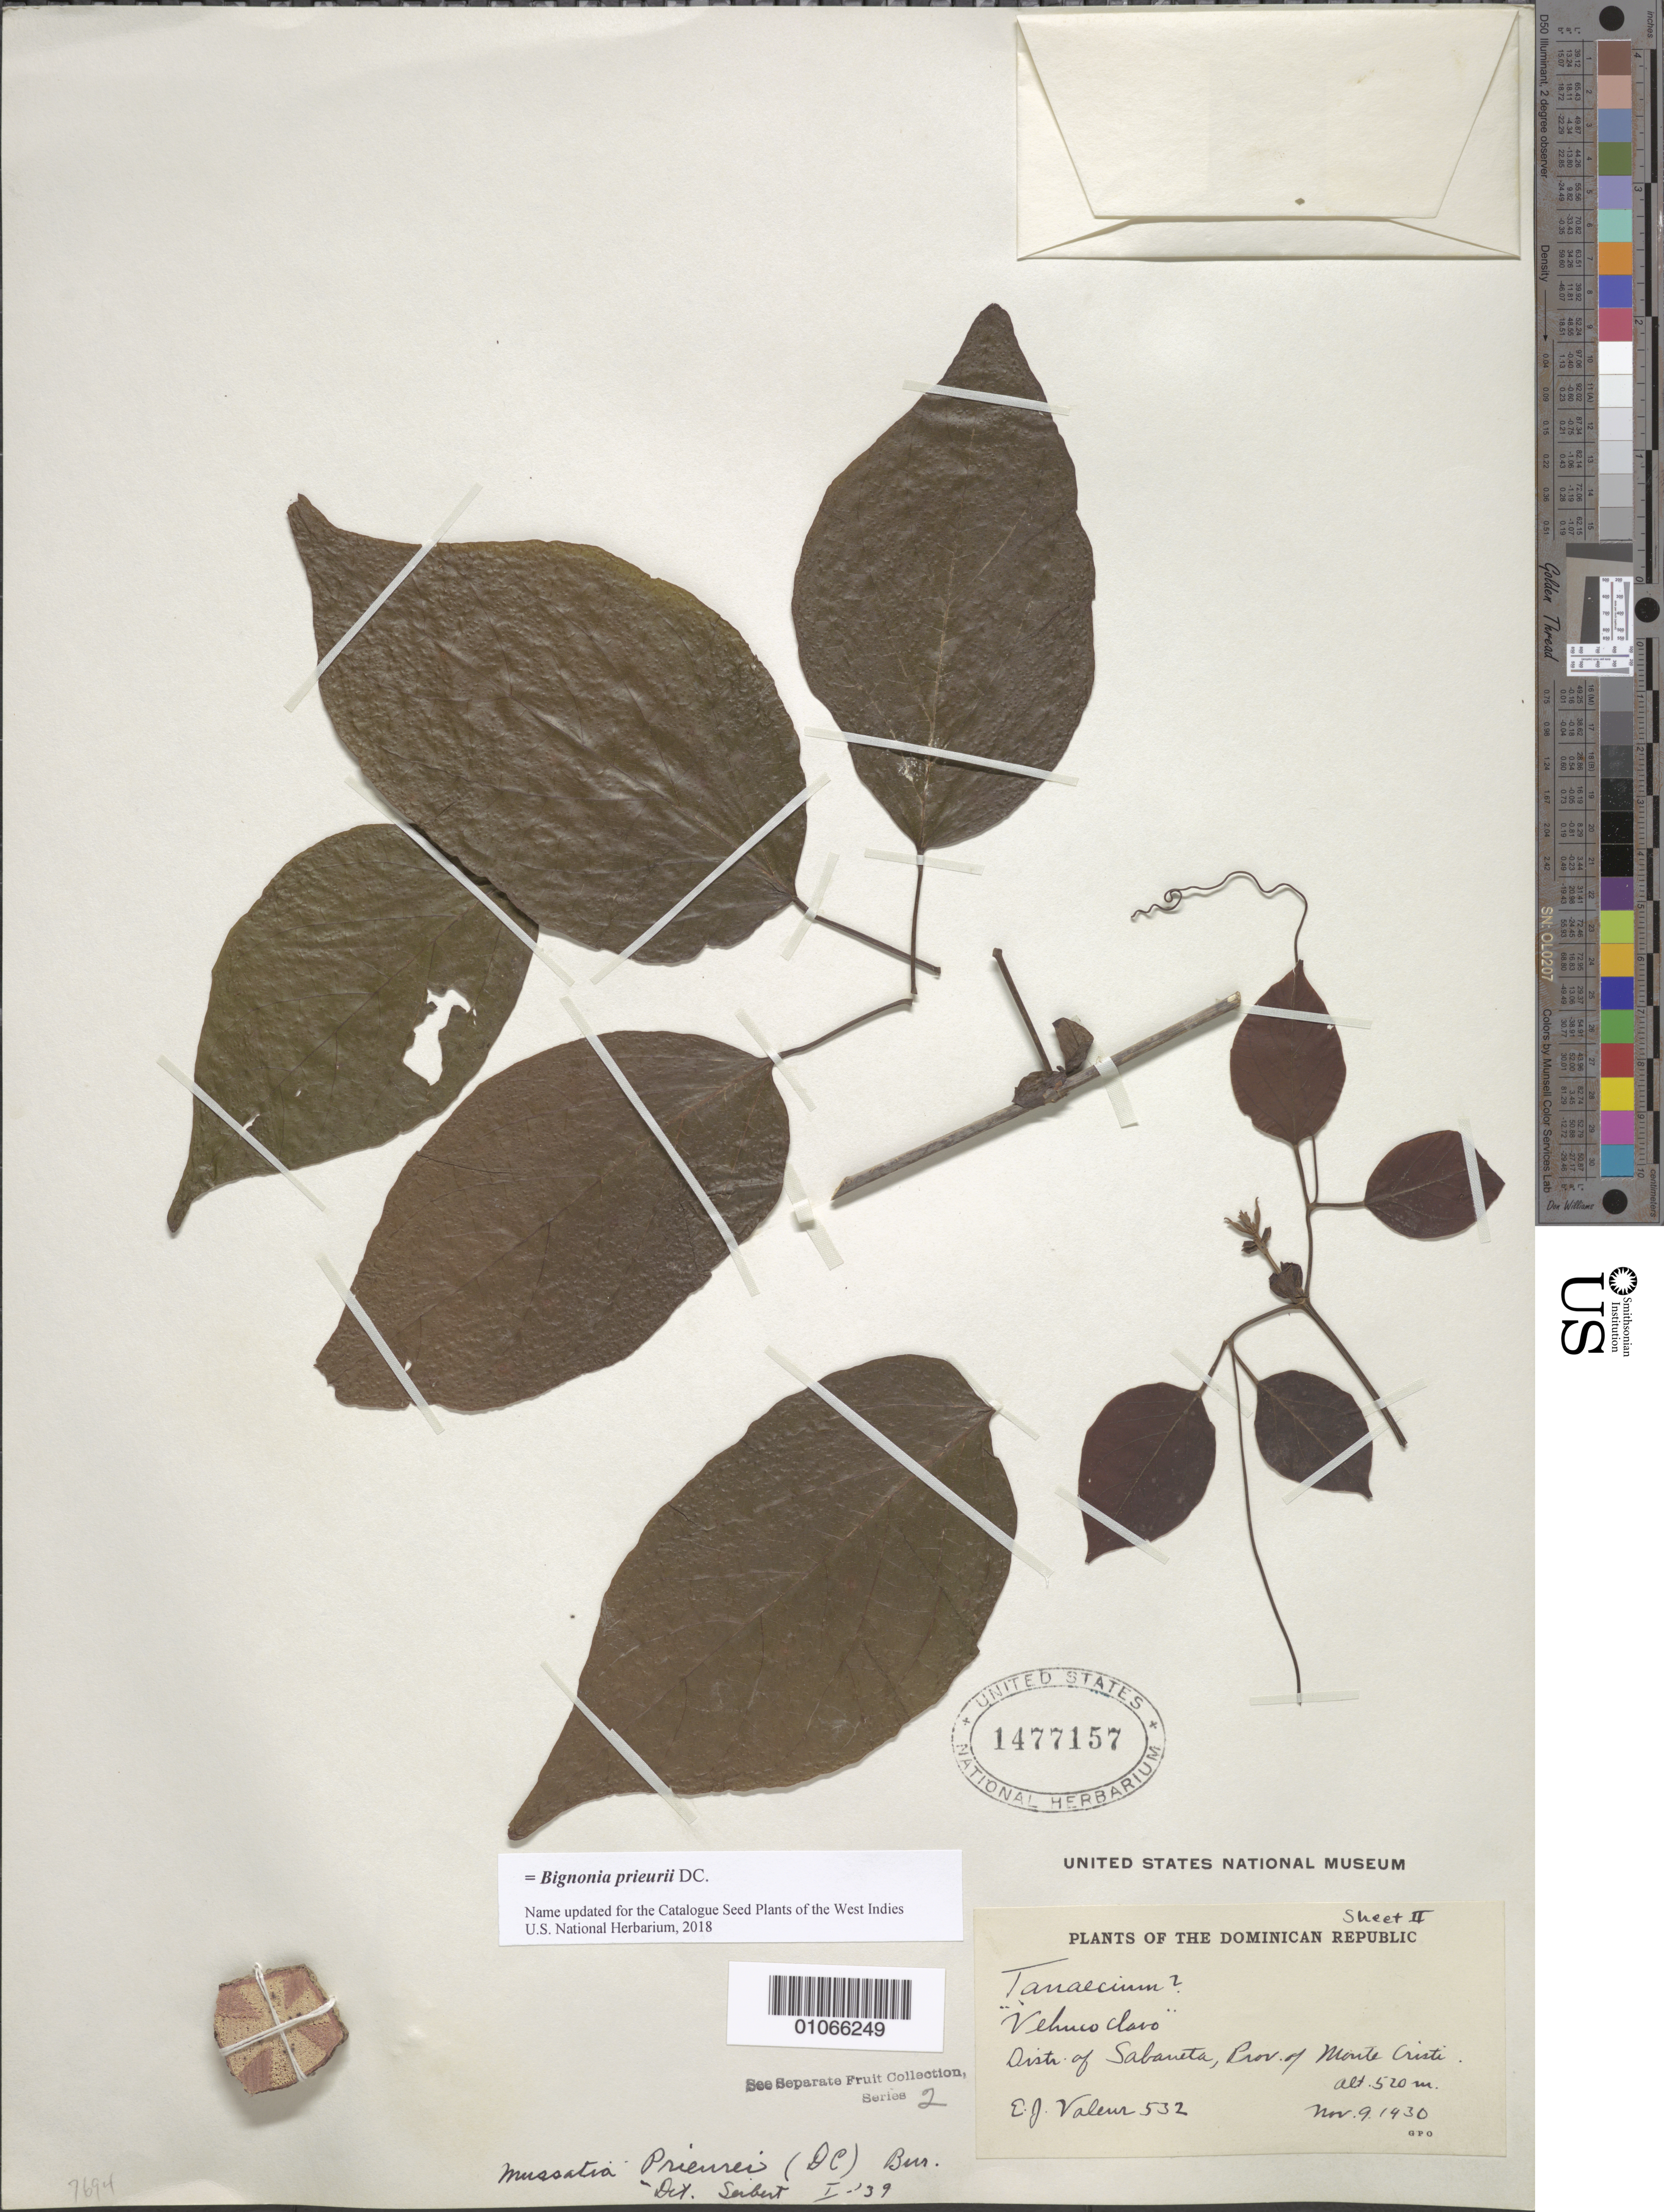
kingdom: Plantae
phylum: Tracheophyta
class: Magnoliopsida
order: Lamiales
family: Bignoniaceae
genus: Bignonia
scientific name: Bignonia prieurei DC. ex Seem., nom. illeg. hom.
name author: DC. ex Seem.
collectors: E. Valeur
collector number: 532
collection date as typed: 09 Nov 1930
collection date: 1930-11-09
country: Dominican Republic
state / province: Monte Cristi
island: Hispaniola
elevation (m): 520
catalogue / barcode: US 1477157